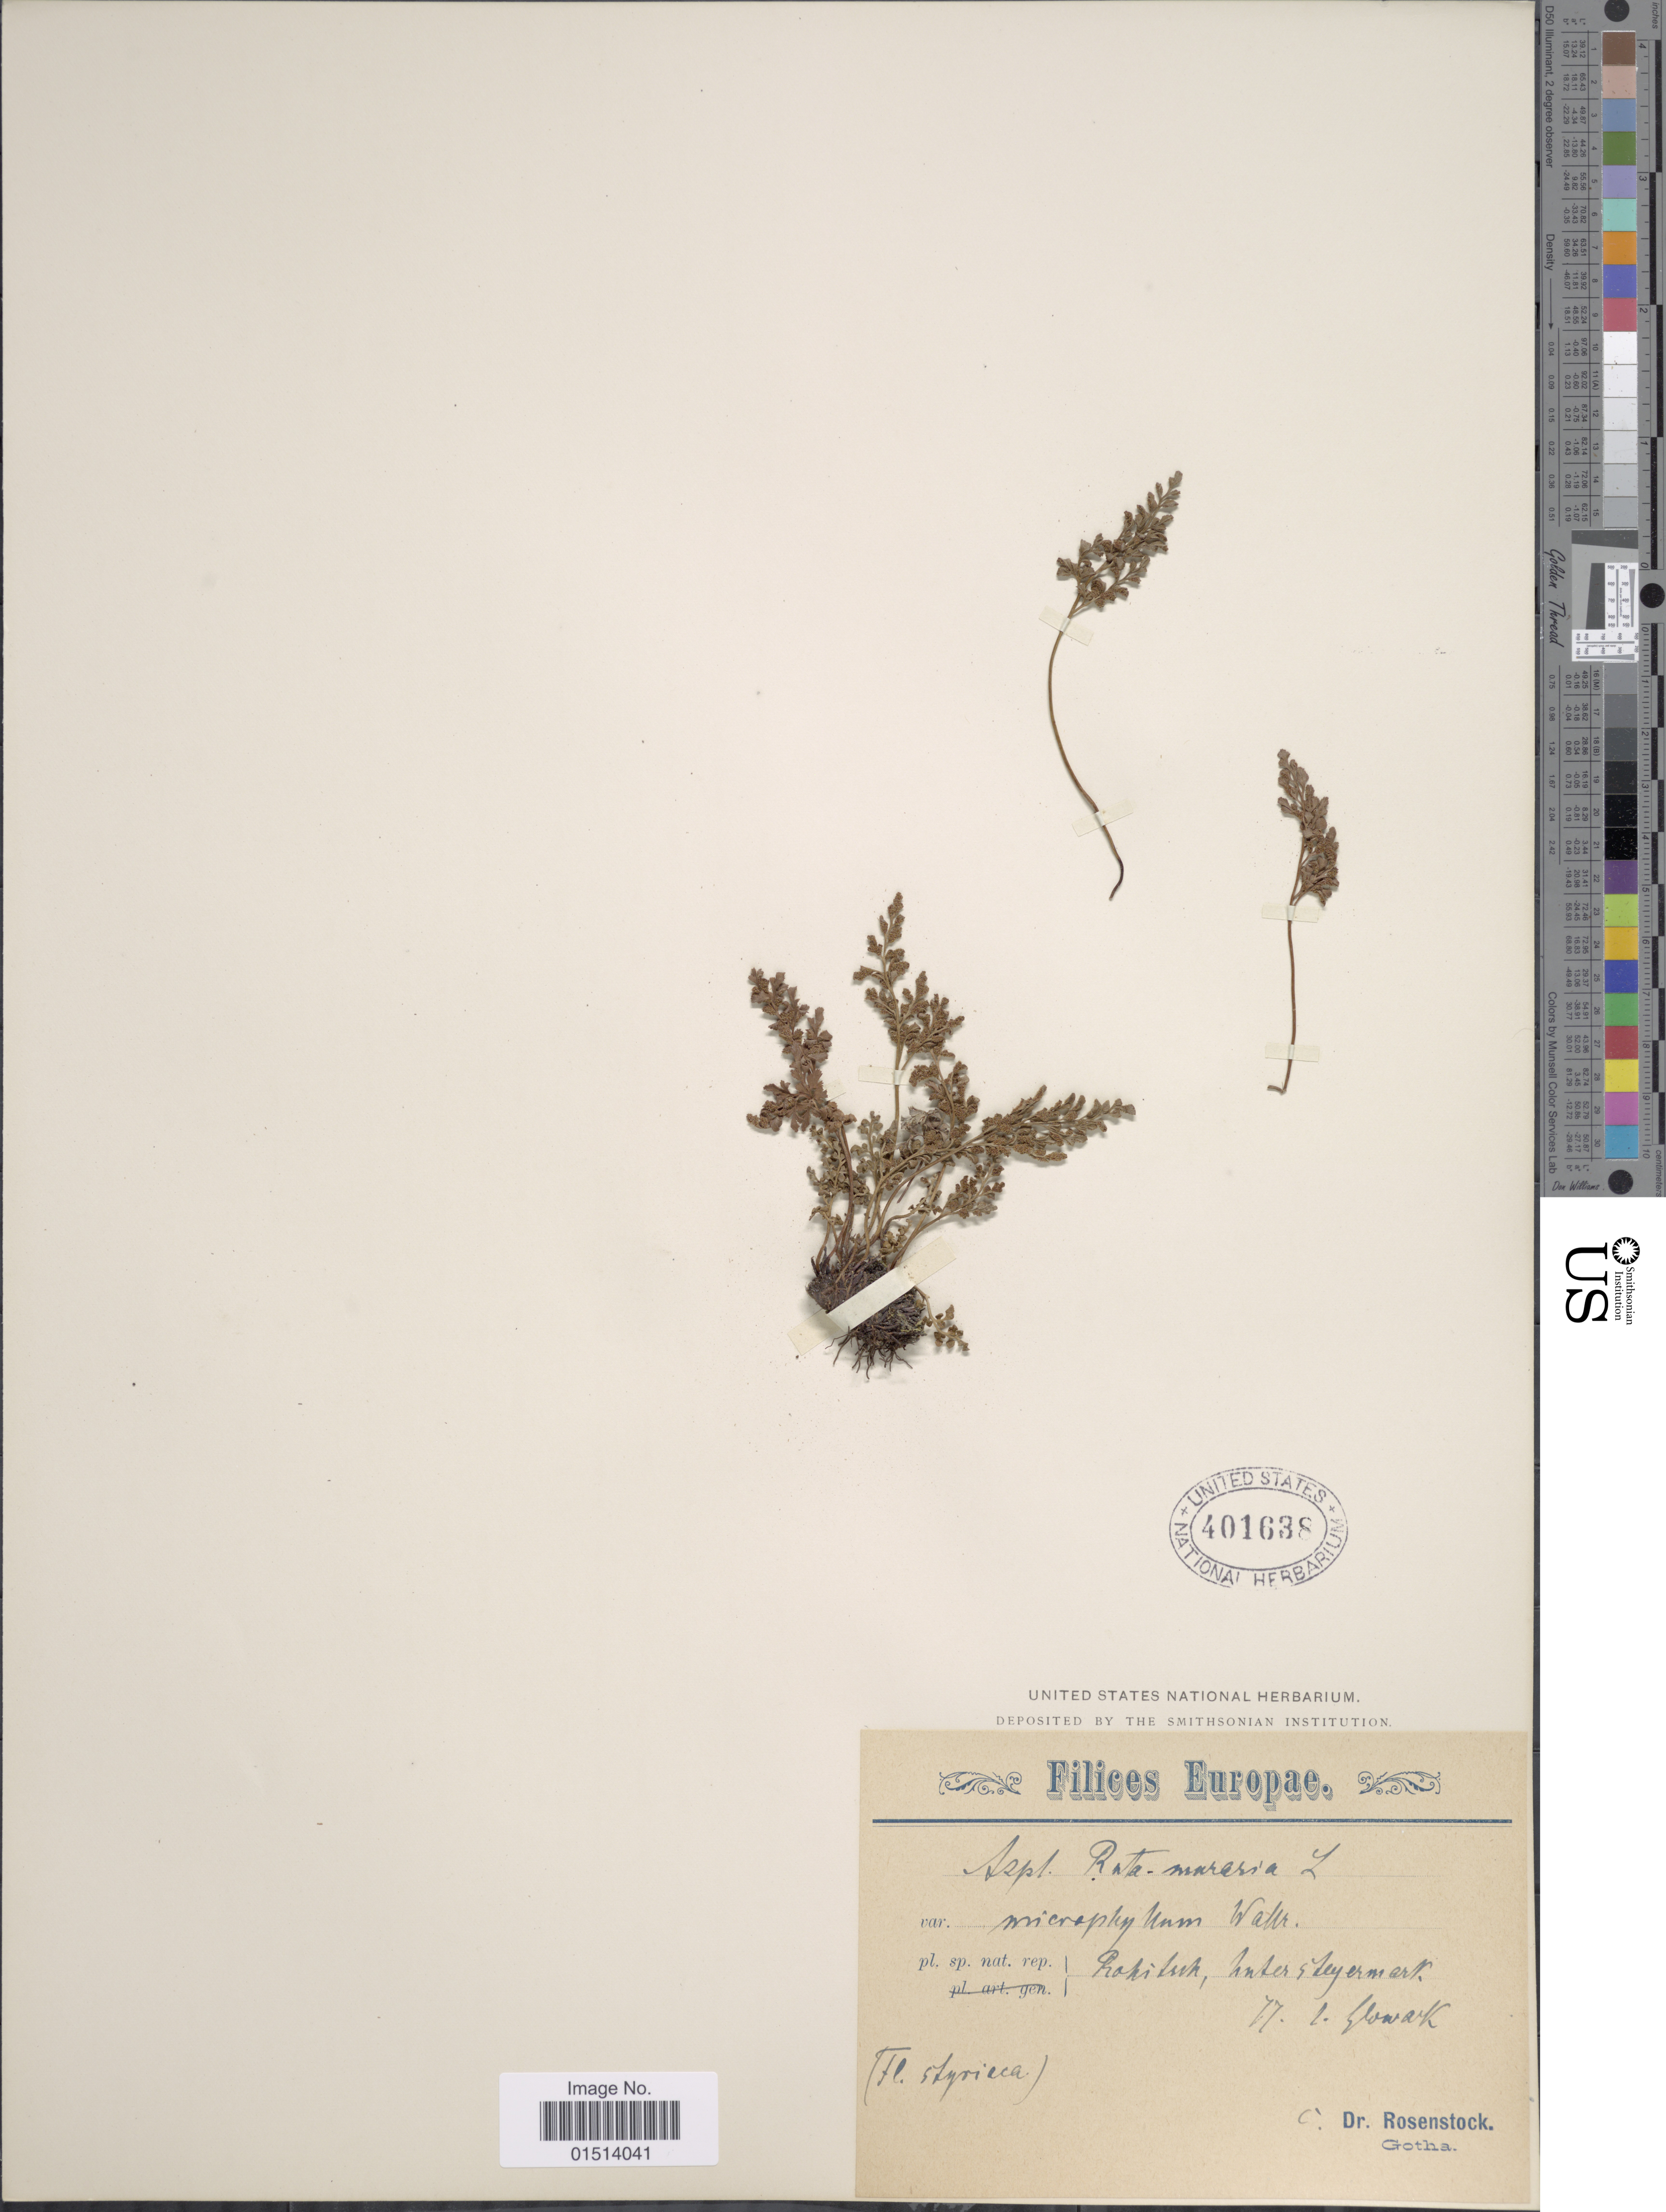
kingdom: Plantae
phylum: Tracheophyta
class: Polypodiopsida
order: Polypodiales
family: Aspleniaceae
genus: Asplenium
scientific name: Asplenium ruta-muraria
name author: L.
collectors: E. Rosenstock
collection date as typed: Transcribed d/m/y: //77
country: Austria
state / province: Steiermark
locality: Europae, Rakitseh, Inter steyermark, (Fl. Styrieca) [interpreted]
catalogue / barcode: US 401638